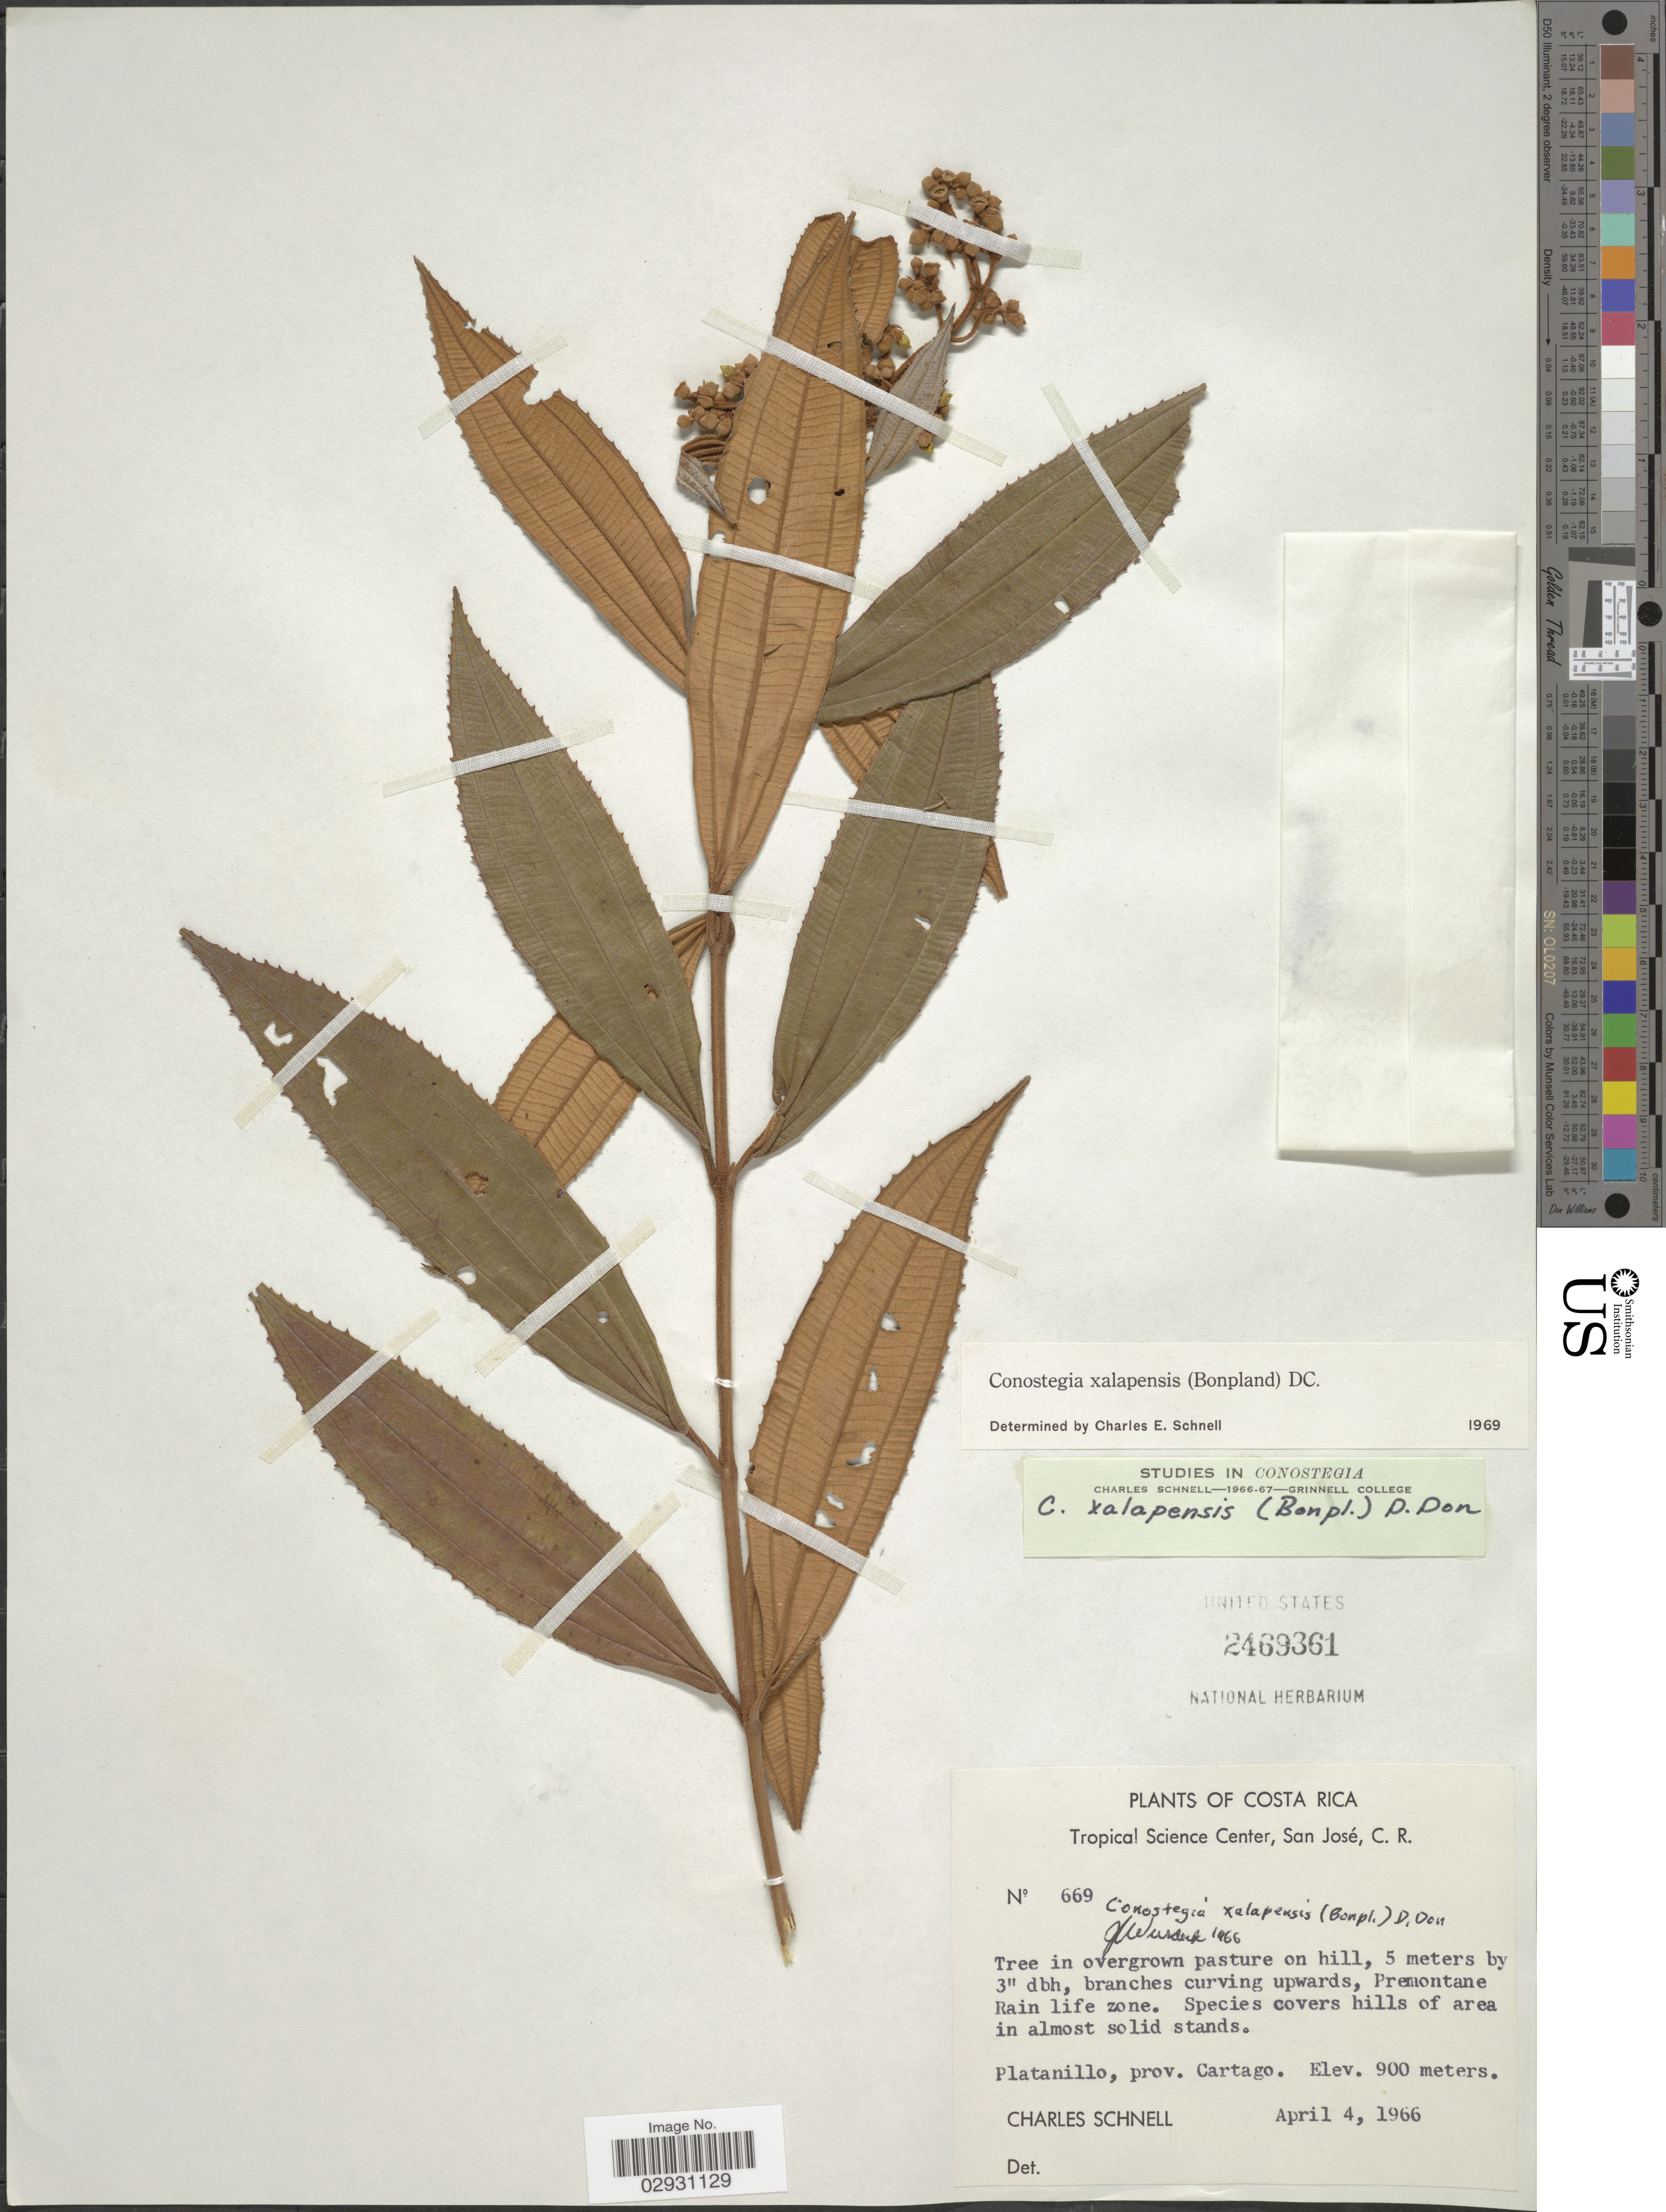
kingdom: Plantae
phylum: Tracheophyta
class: Magnoliopsida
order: Myrtales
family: Melastomataceae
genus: Conostegia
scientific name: Conostegia quadrangularis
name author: Schltdl. ex Steud.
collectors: C. Schnell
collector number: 669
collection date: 1966-04-04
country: Costa Rica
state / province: Cartago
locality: Platanillo. Premontane Rain life zone.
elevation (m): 900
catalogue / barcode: US 2469361